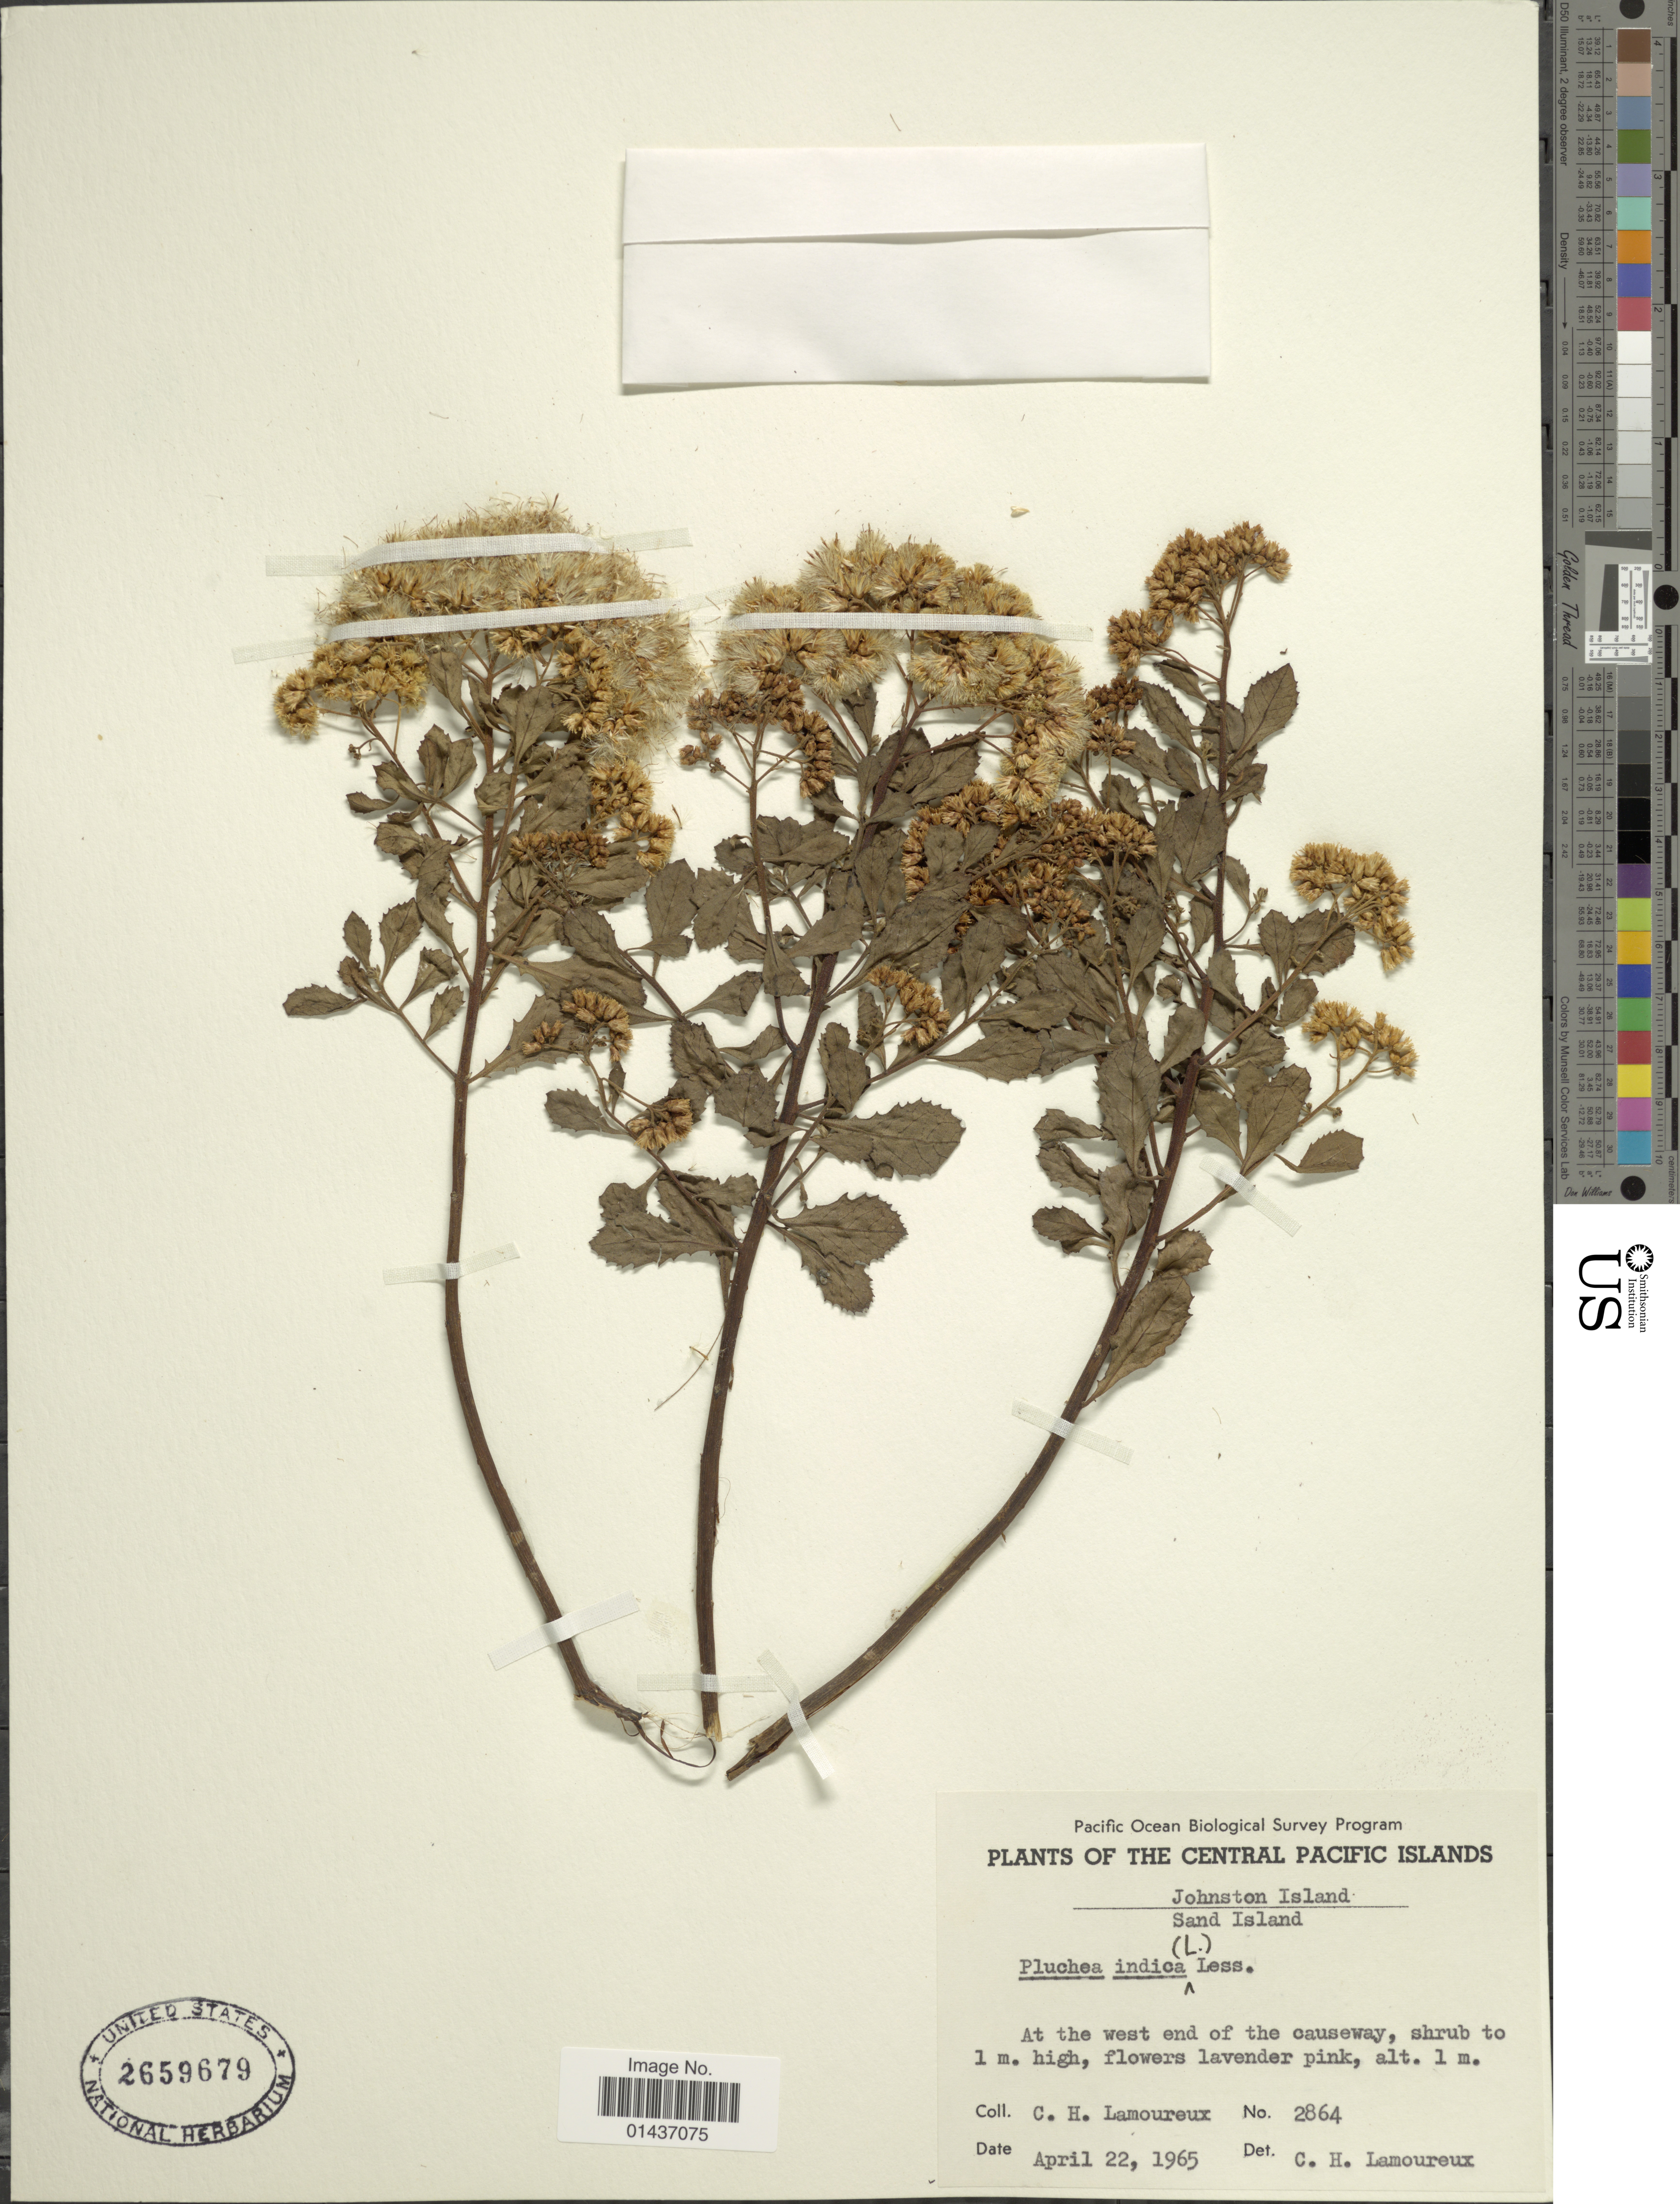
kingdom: Plantae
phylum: Tracheophyta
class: Magnoliopsida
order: Asterales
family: Asteraceae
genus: Pluchea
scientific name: Pluchea indica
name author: (L.) Less.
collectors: C. H. Lamoureux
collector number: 2864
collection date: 1965-04-22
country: U.S. Administered Pacific Islands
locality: The Central Pacific Islands, Johnston Island, Sand Island, at the west end of the causeway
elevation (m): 1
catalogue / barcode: US 2659679